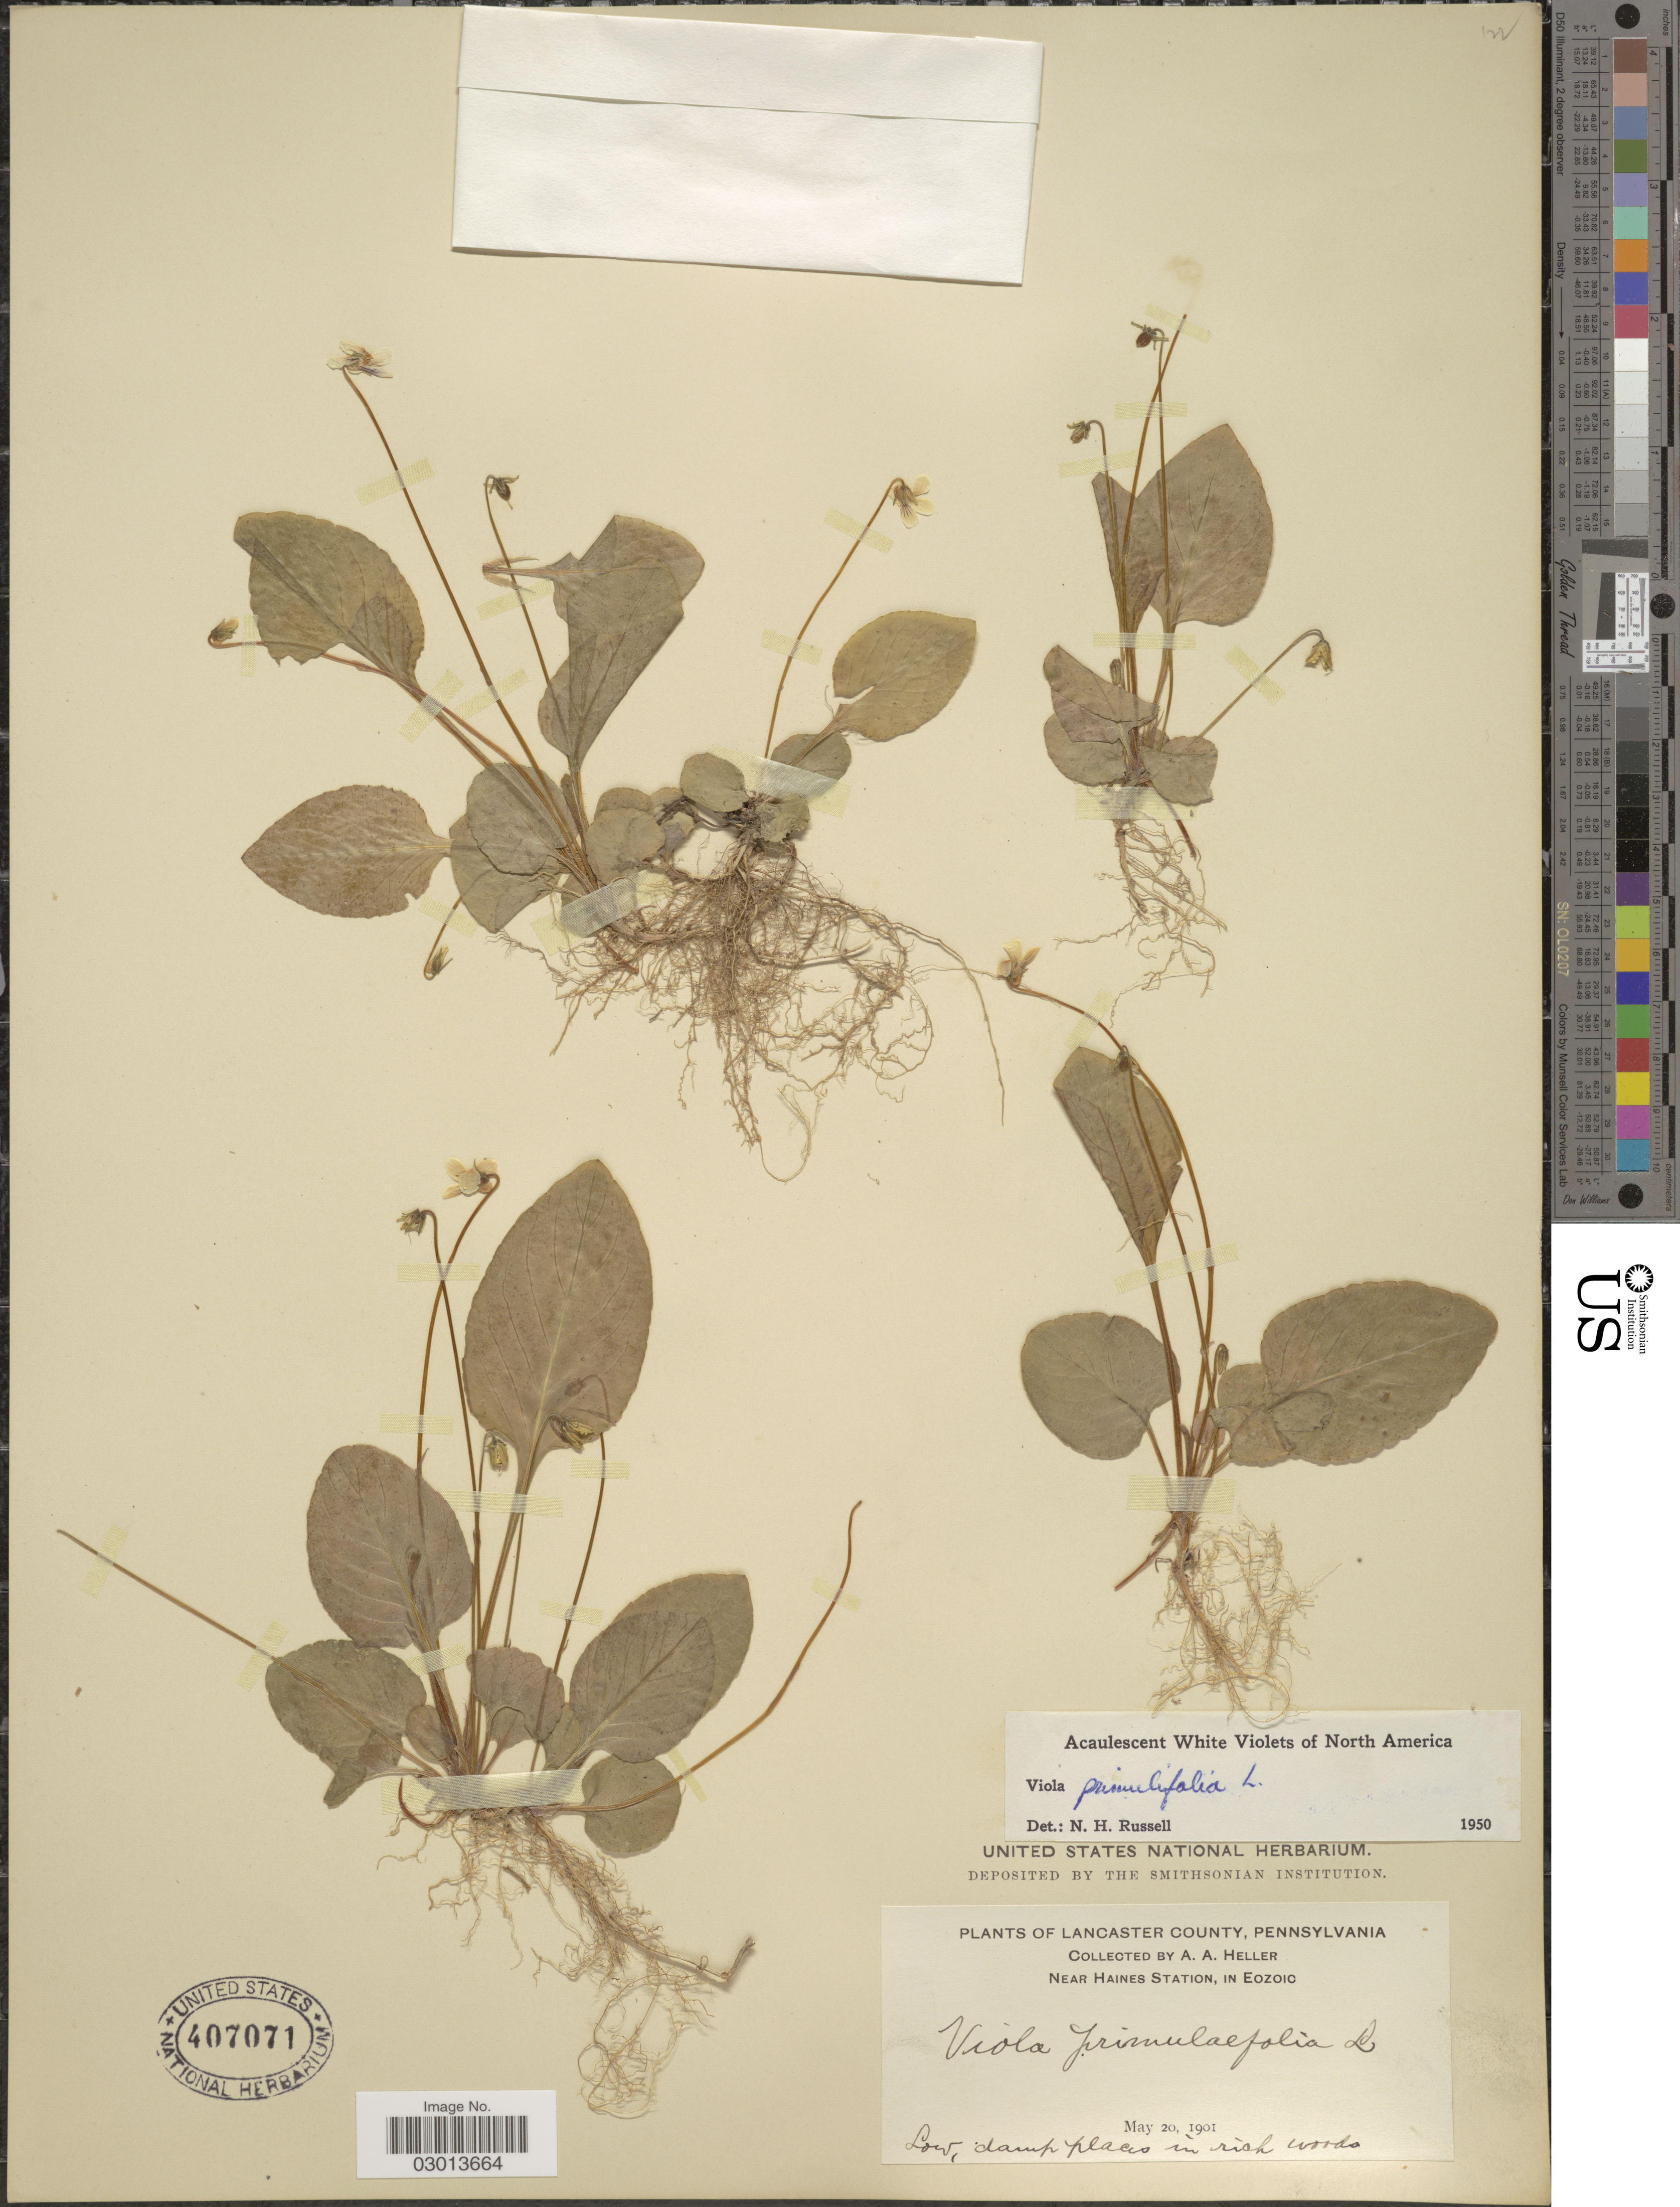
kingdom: Plantae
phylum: Tracheophyta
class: Magnoliopsida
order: Malpighiales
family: Violaceae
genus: Viola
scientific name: Viola primulifolia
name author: L.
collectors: A. A. Heller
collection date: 1901-05-20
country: United States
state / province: Pennsylvania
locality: Lancaster County. Near Haines Station, in Eozoic.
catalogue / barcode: US 407071